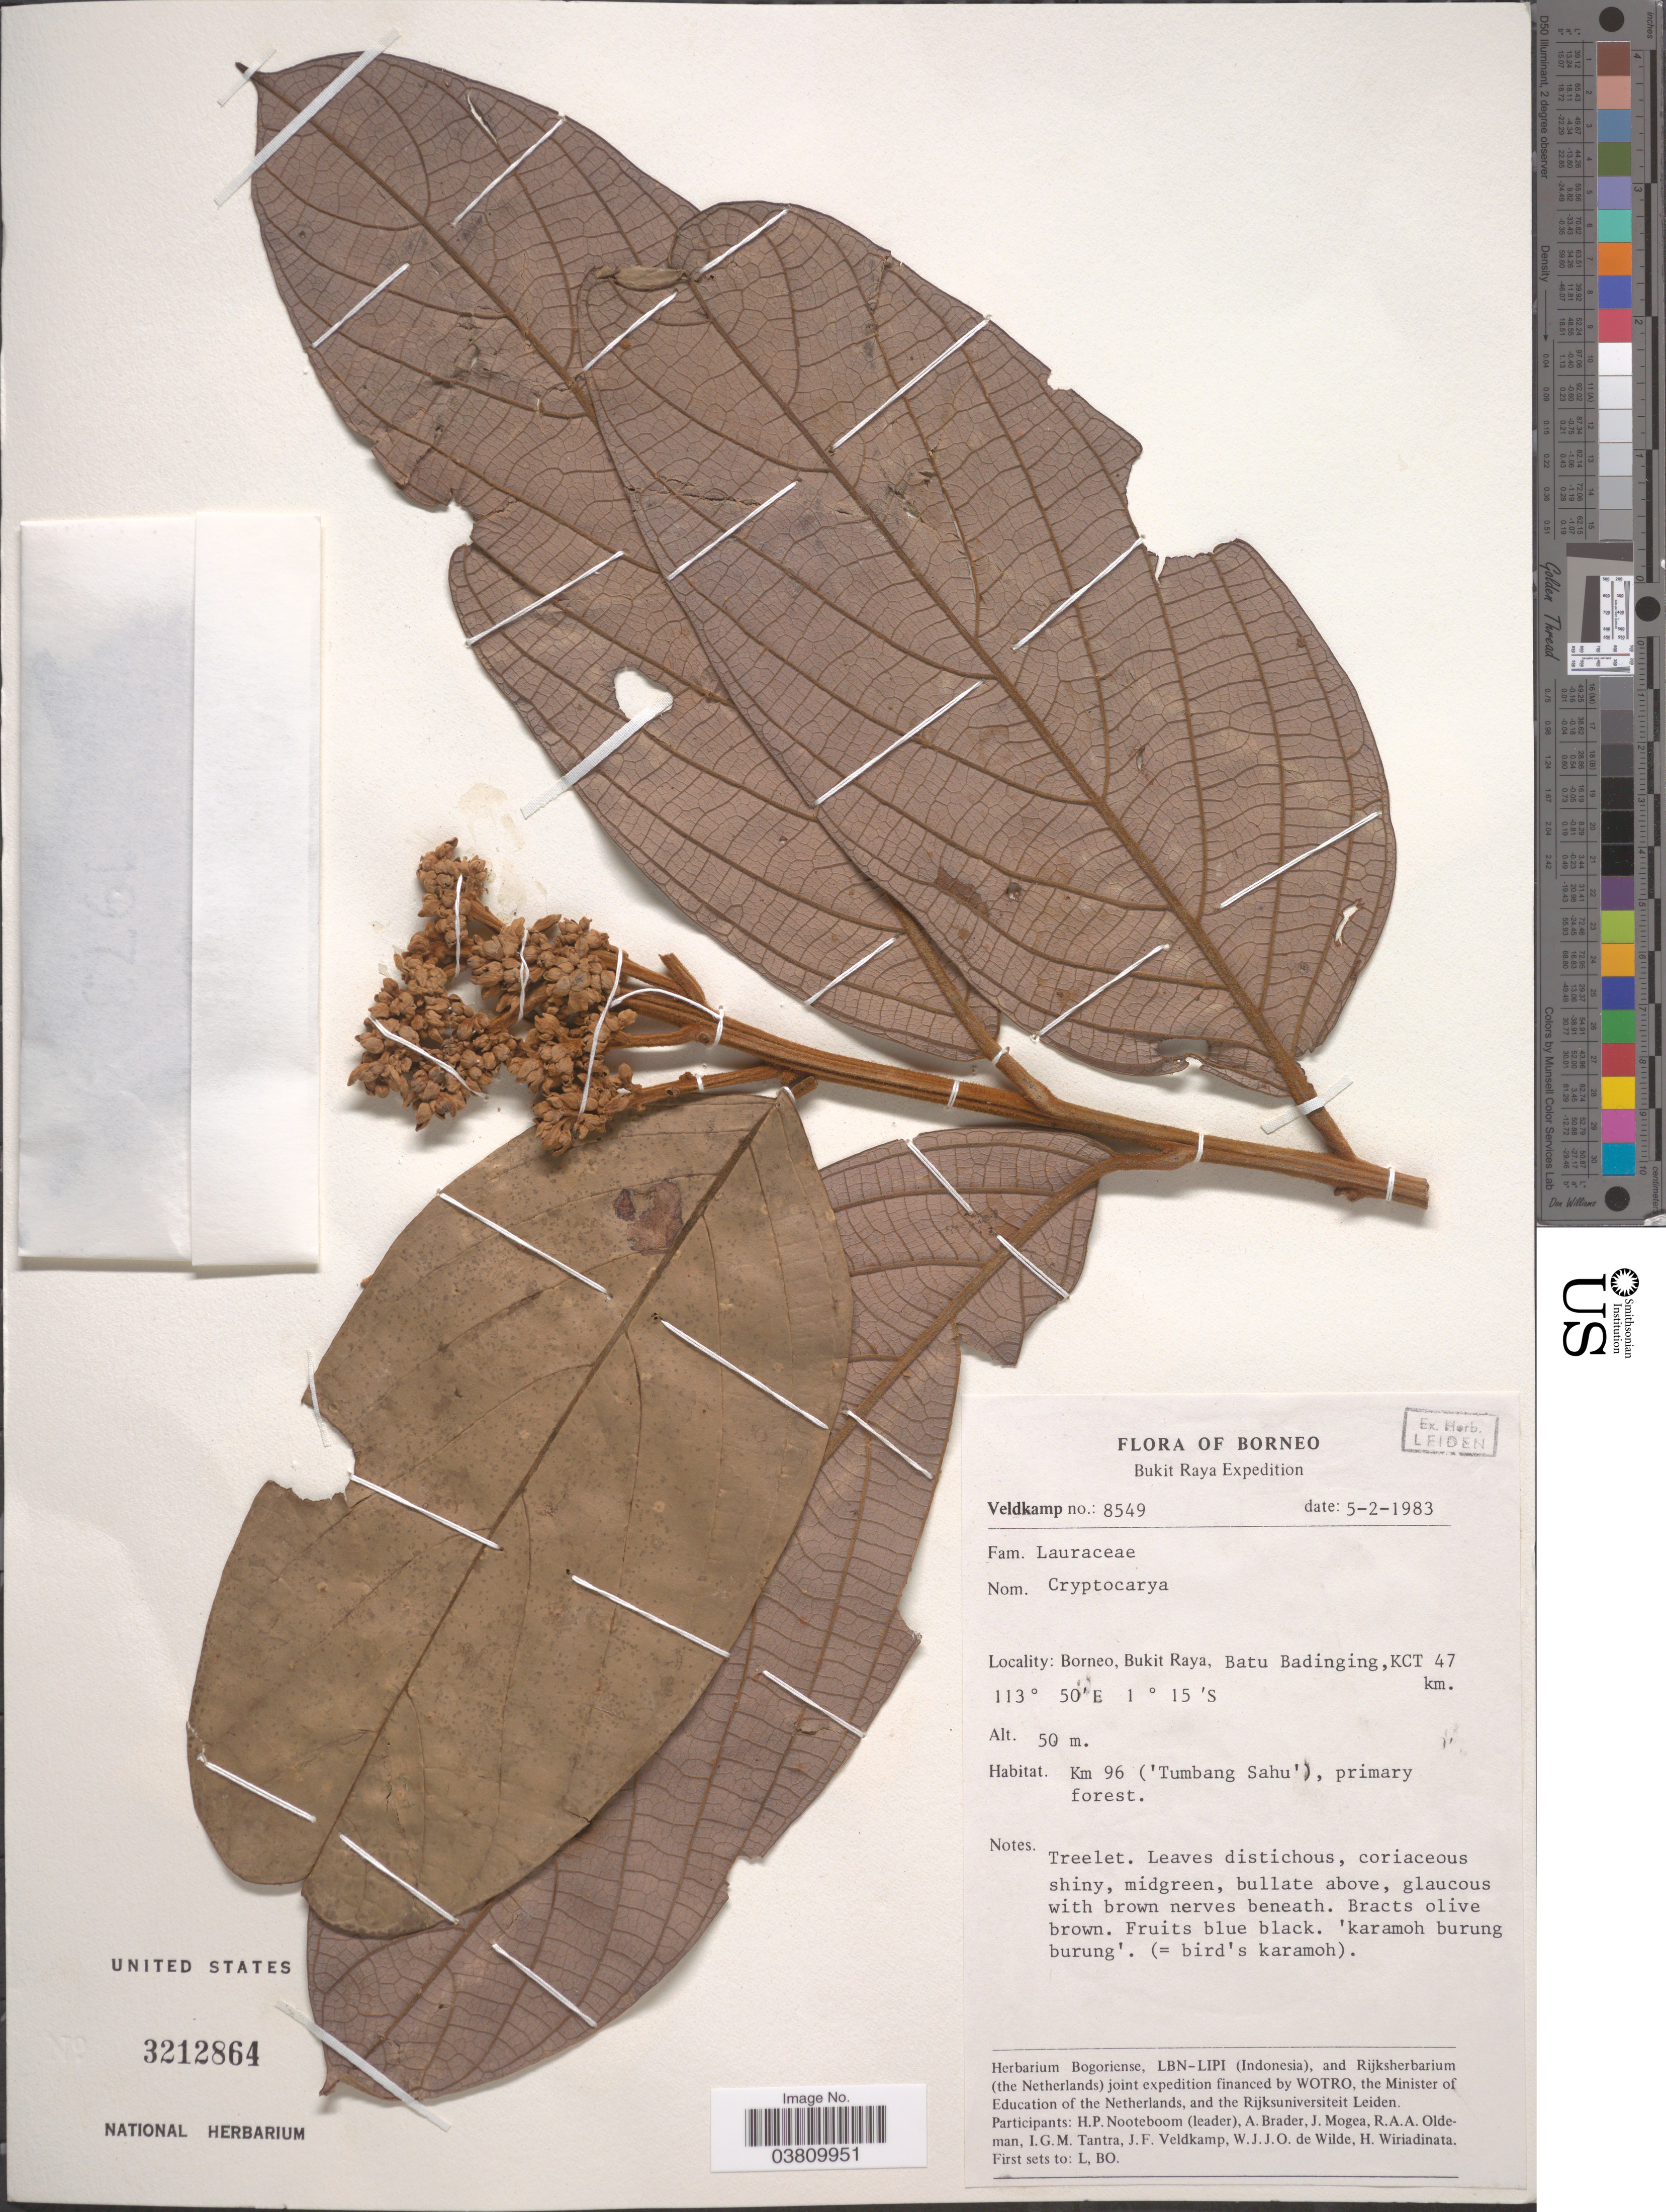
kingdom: Plantae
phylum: Tracheophyta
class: Magnoliopsida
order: Laurales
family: Lauraceae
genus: Cryptocarya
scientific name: Cryptocarya sp.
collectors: J. F. Veldkamp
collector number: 8549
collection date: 1983-02-05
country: Indonesia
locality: Borneo, Bukit Raya, Batu Badinging, KCT 47 km. Km 96 ('Tumbang Sahu').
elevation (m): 50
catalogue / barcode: US 3212864